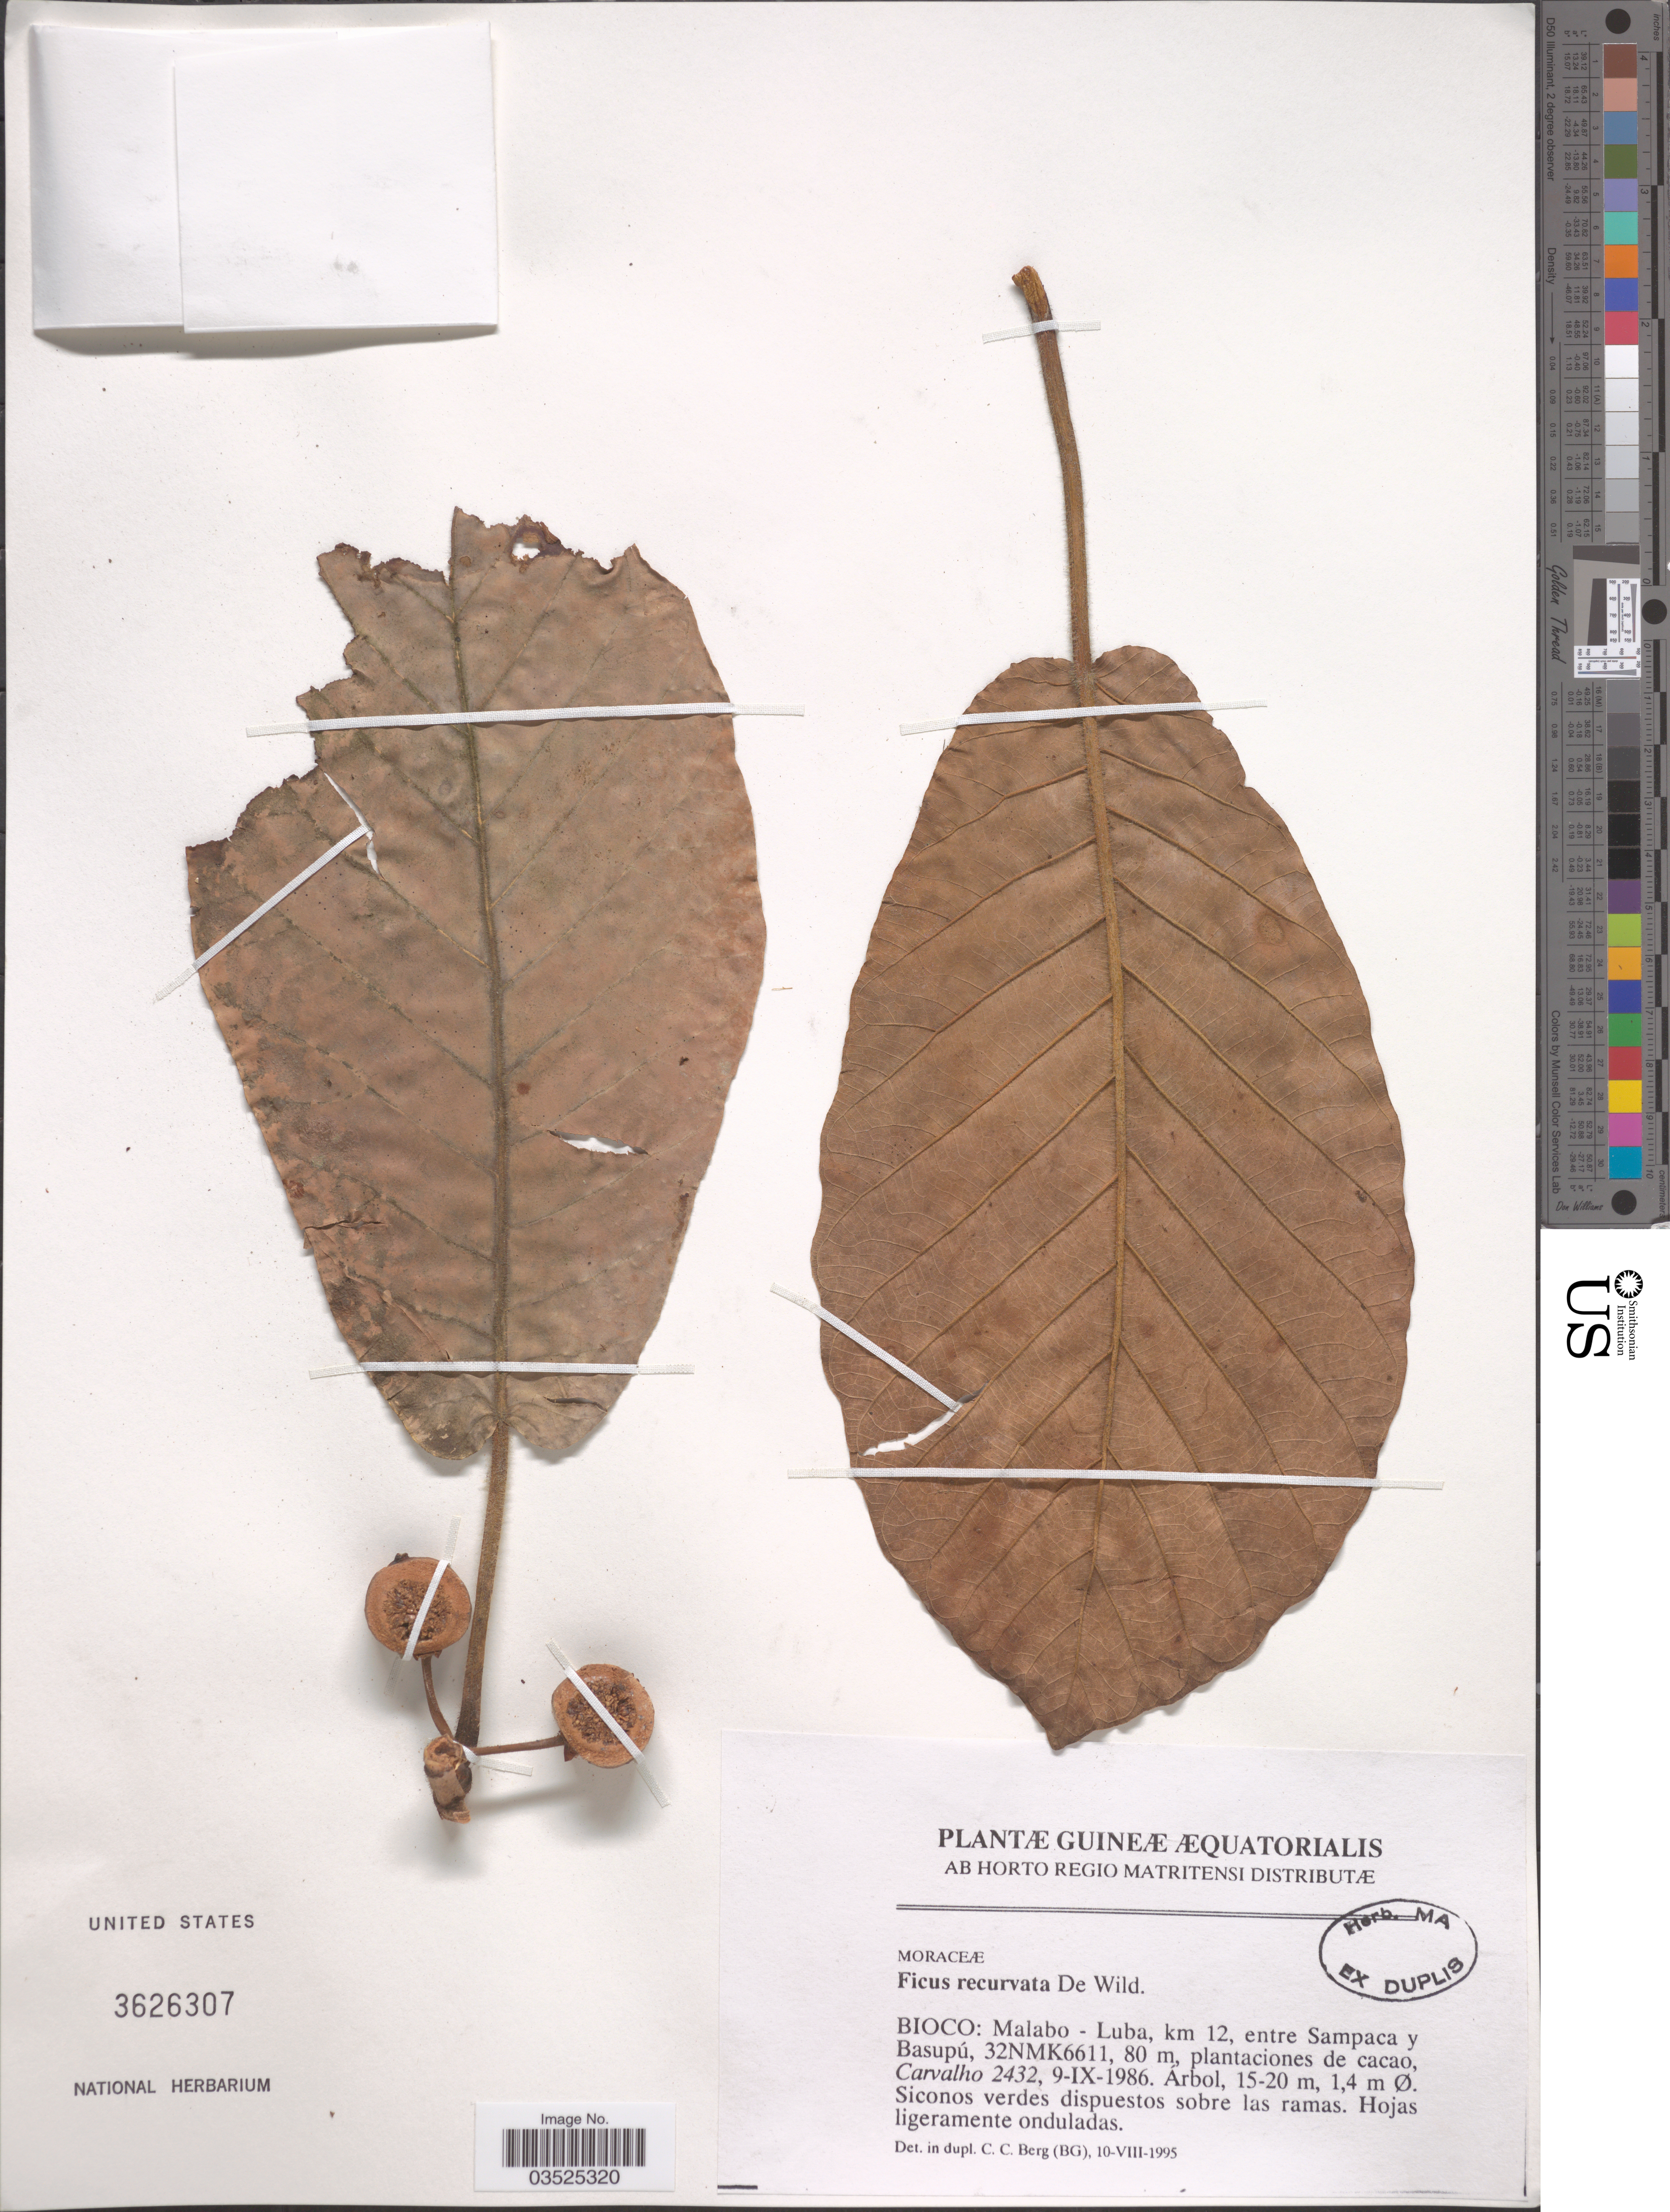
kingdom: Plantae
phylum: Tracheophyta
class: Magnoliopsida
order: Rosales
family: Moraceae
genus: Ficus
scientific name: Ficus recurvata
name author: De Wild.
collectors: Carvalho, --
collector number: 2432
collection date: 1986-09-09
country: Equatorial Guinea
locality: Bioco: Malabo - Luba, km 12, entre Sampaca y Basupú, 32NMK6611.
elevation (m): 80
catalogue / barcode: US 3626307